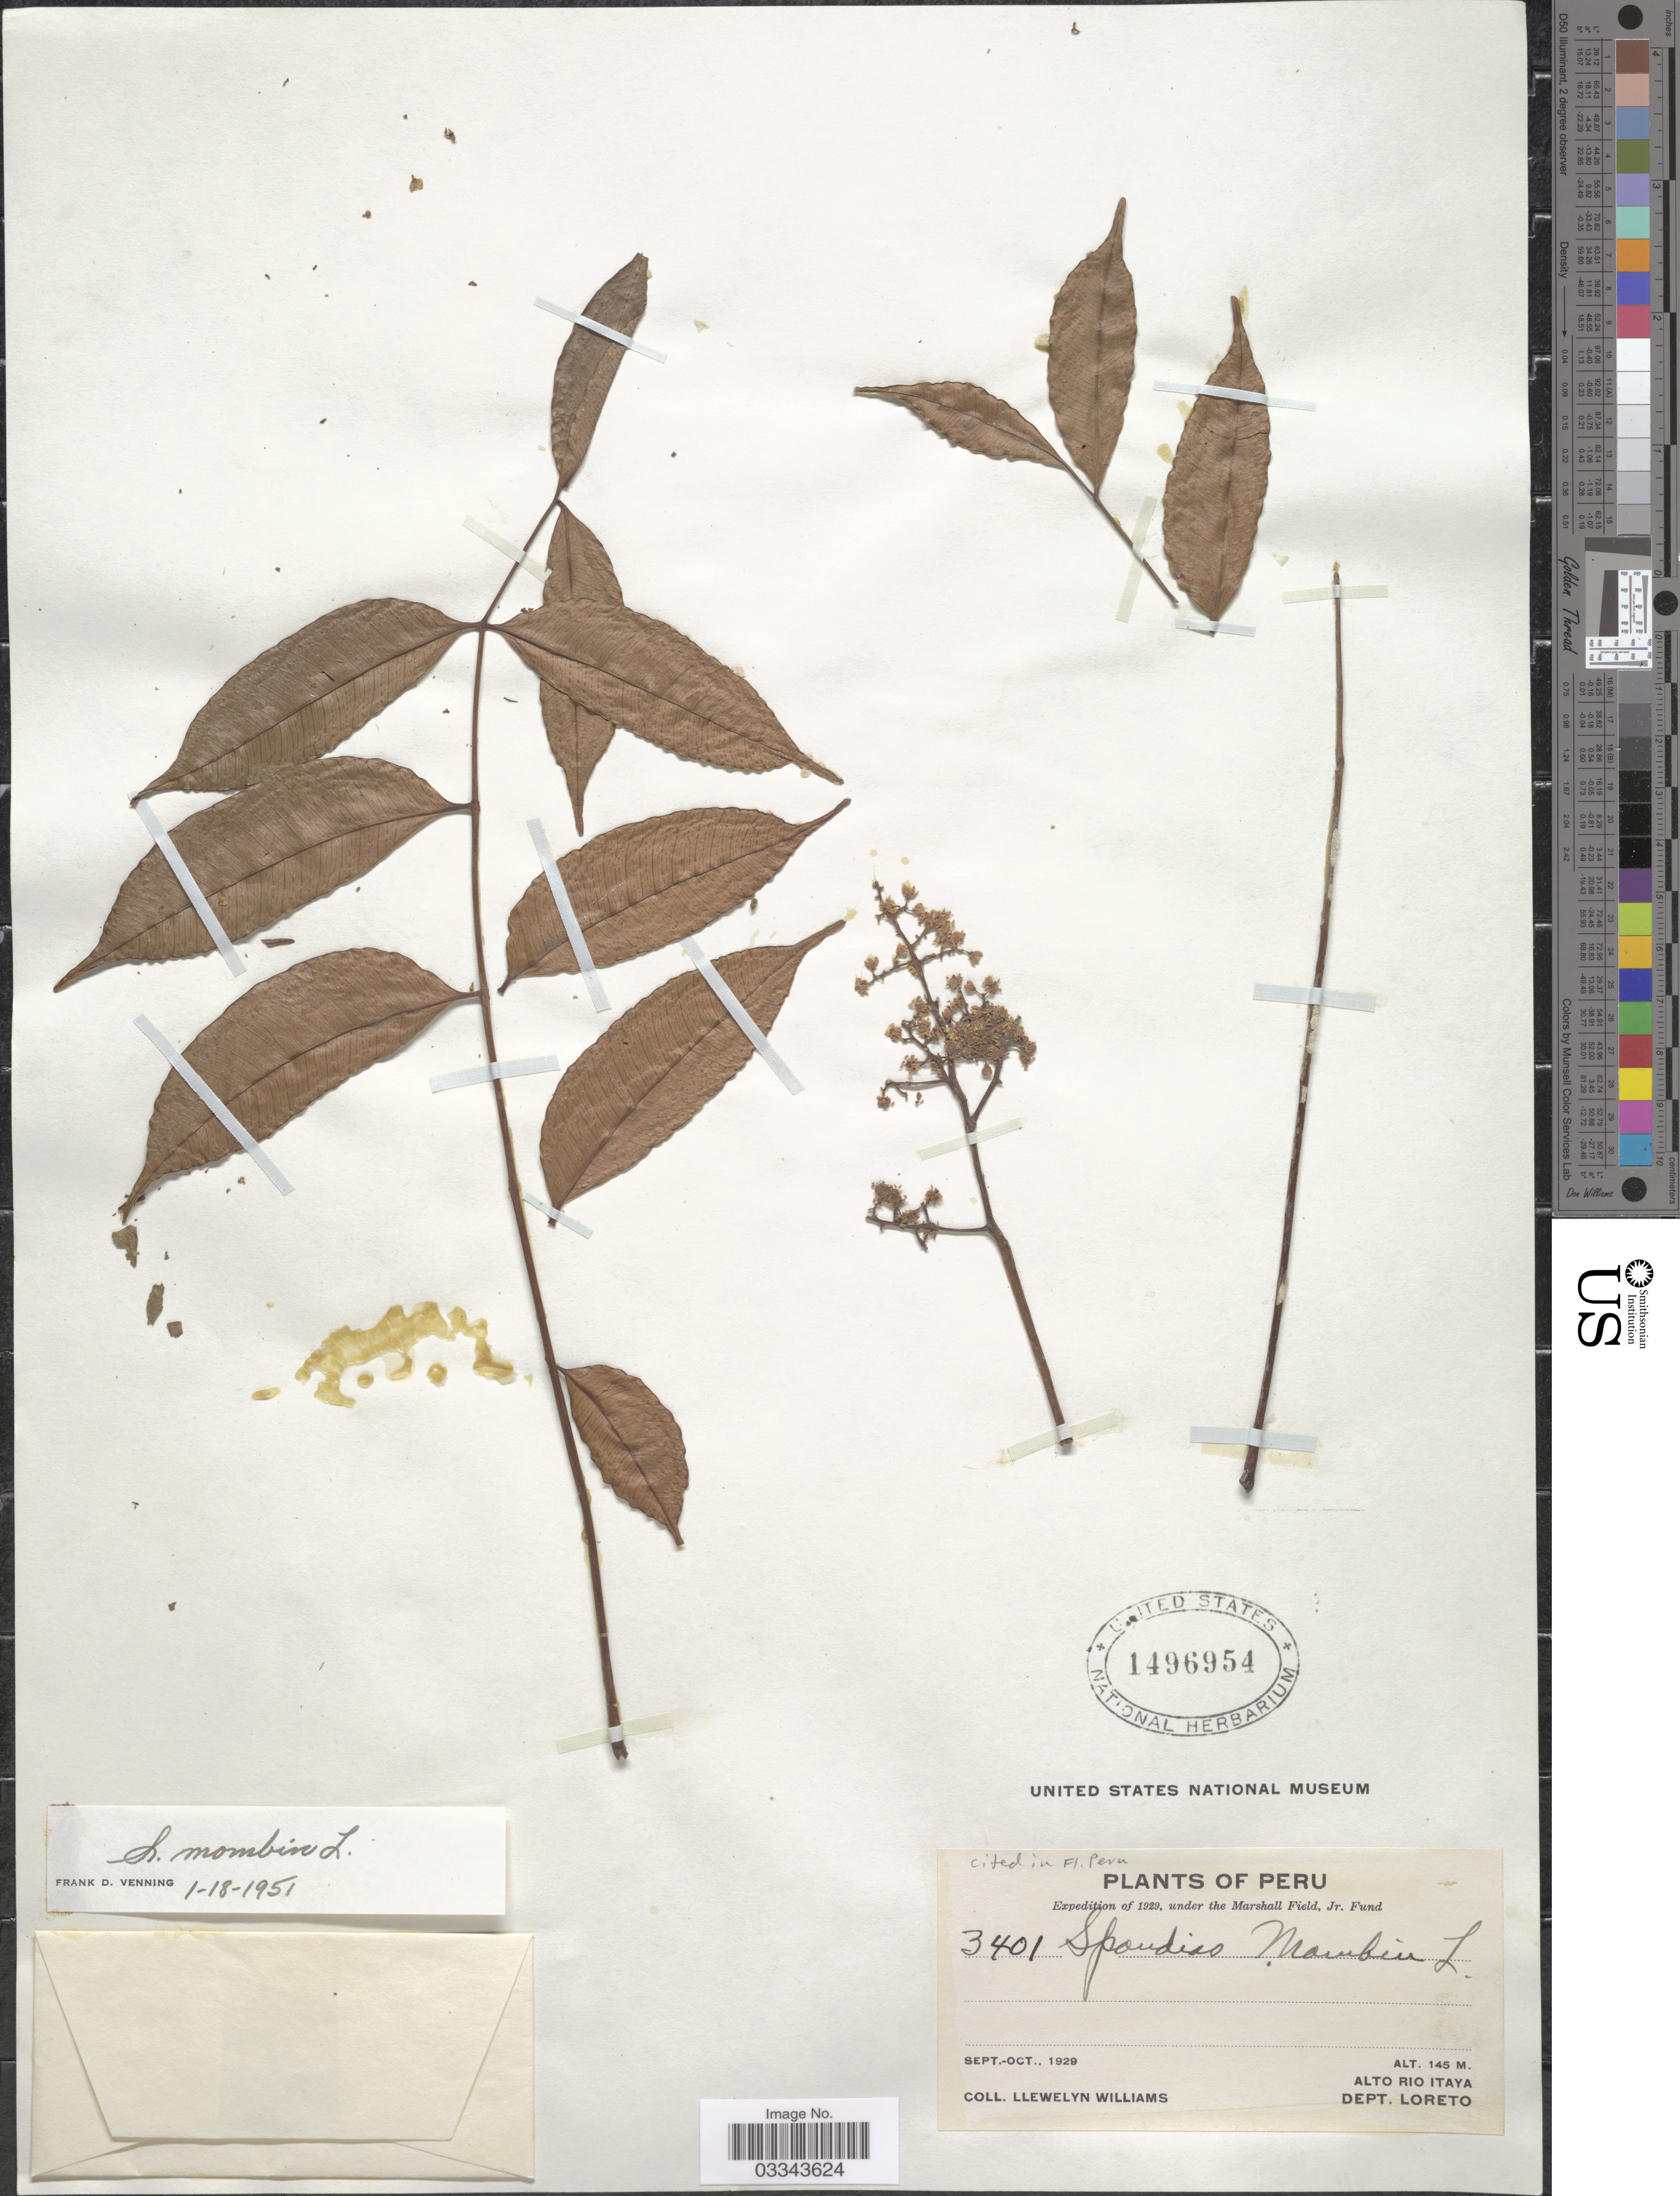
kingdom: Plantae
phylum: Tracheophyta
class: Magnoliopsida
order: Sapindales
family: Anacardiaceae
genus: Spondias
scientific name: Spondias mombin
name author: L.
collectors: Ll. Williams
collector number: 3401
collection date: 1929-09/1929-10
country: Peru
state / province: Loreto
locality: Alto Rio Itaya, Dept. Loreto.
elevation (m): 145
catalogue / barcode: US 1496954